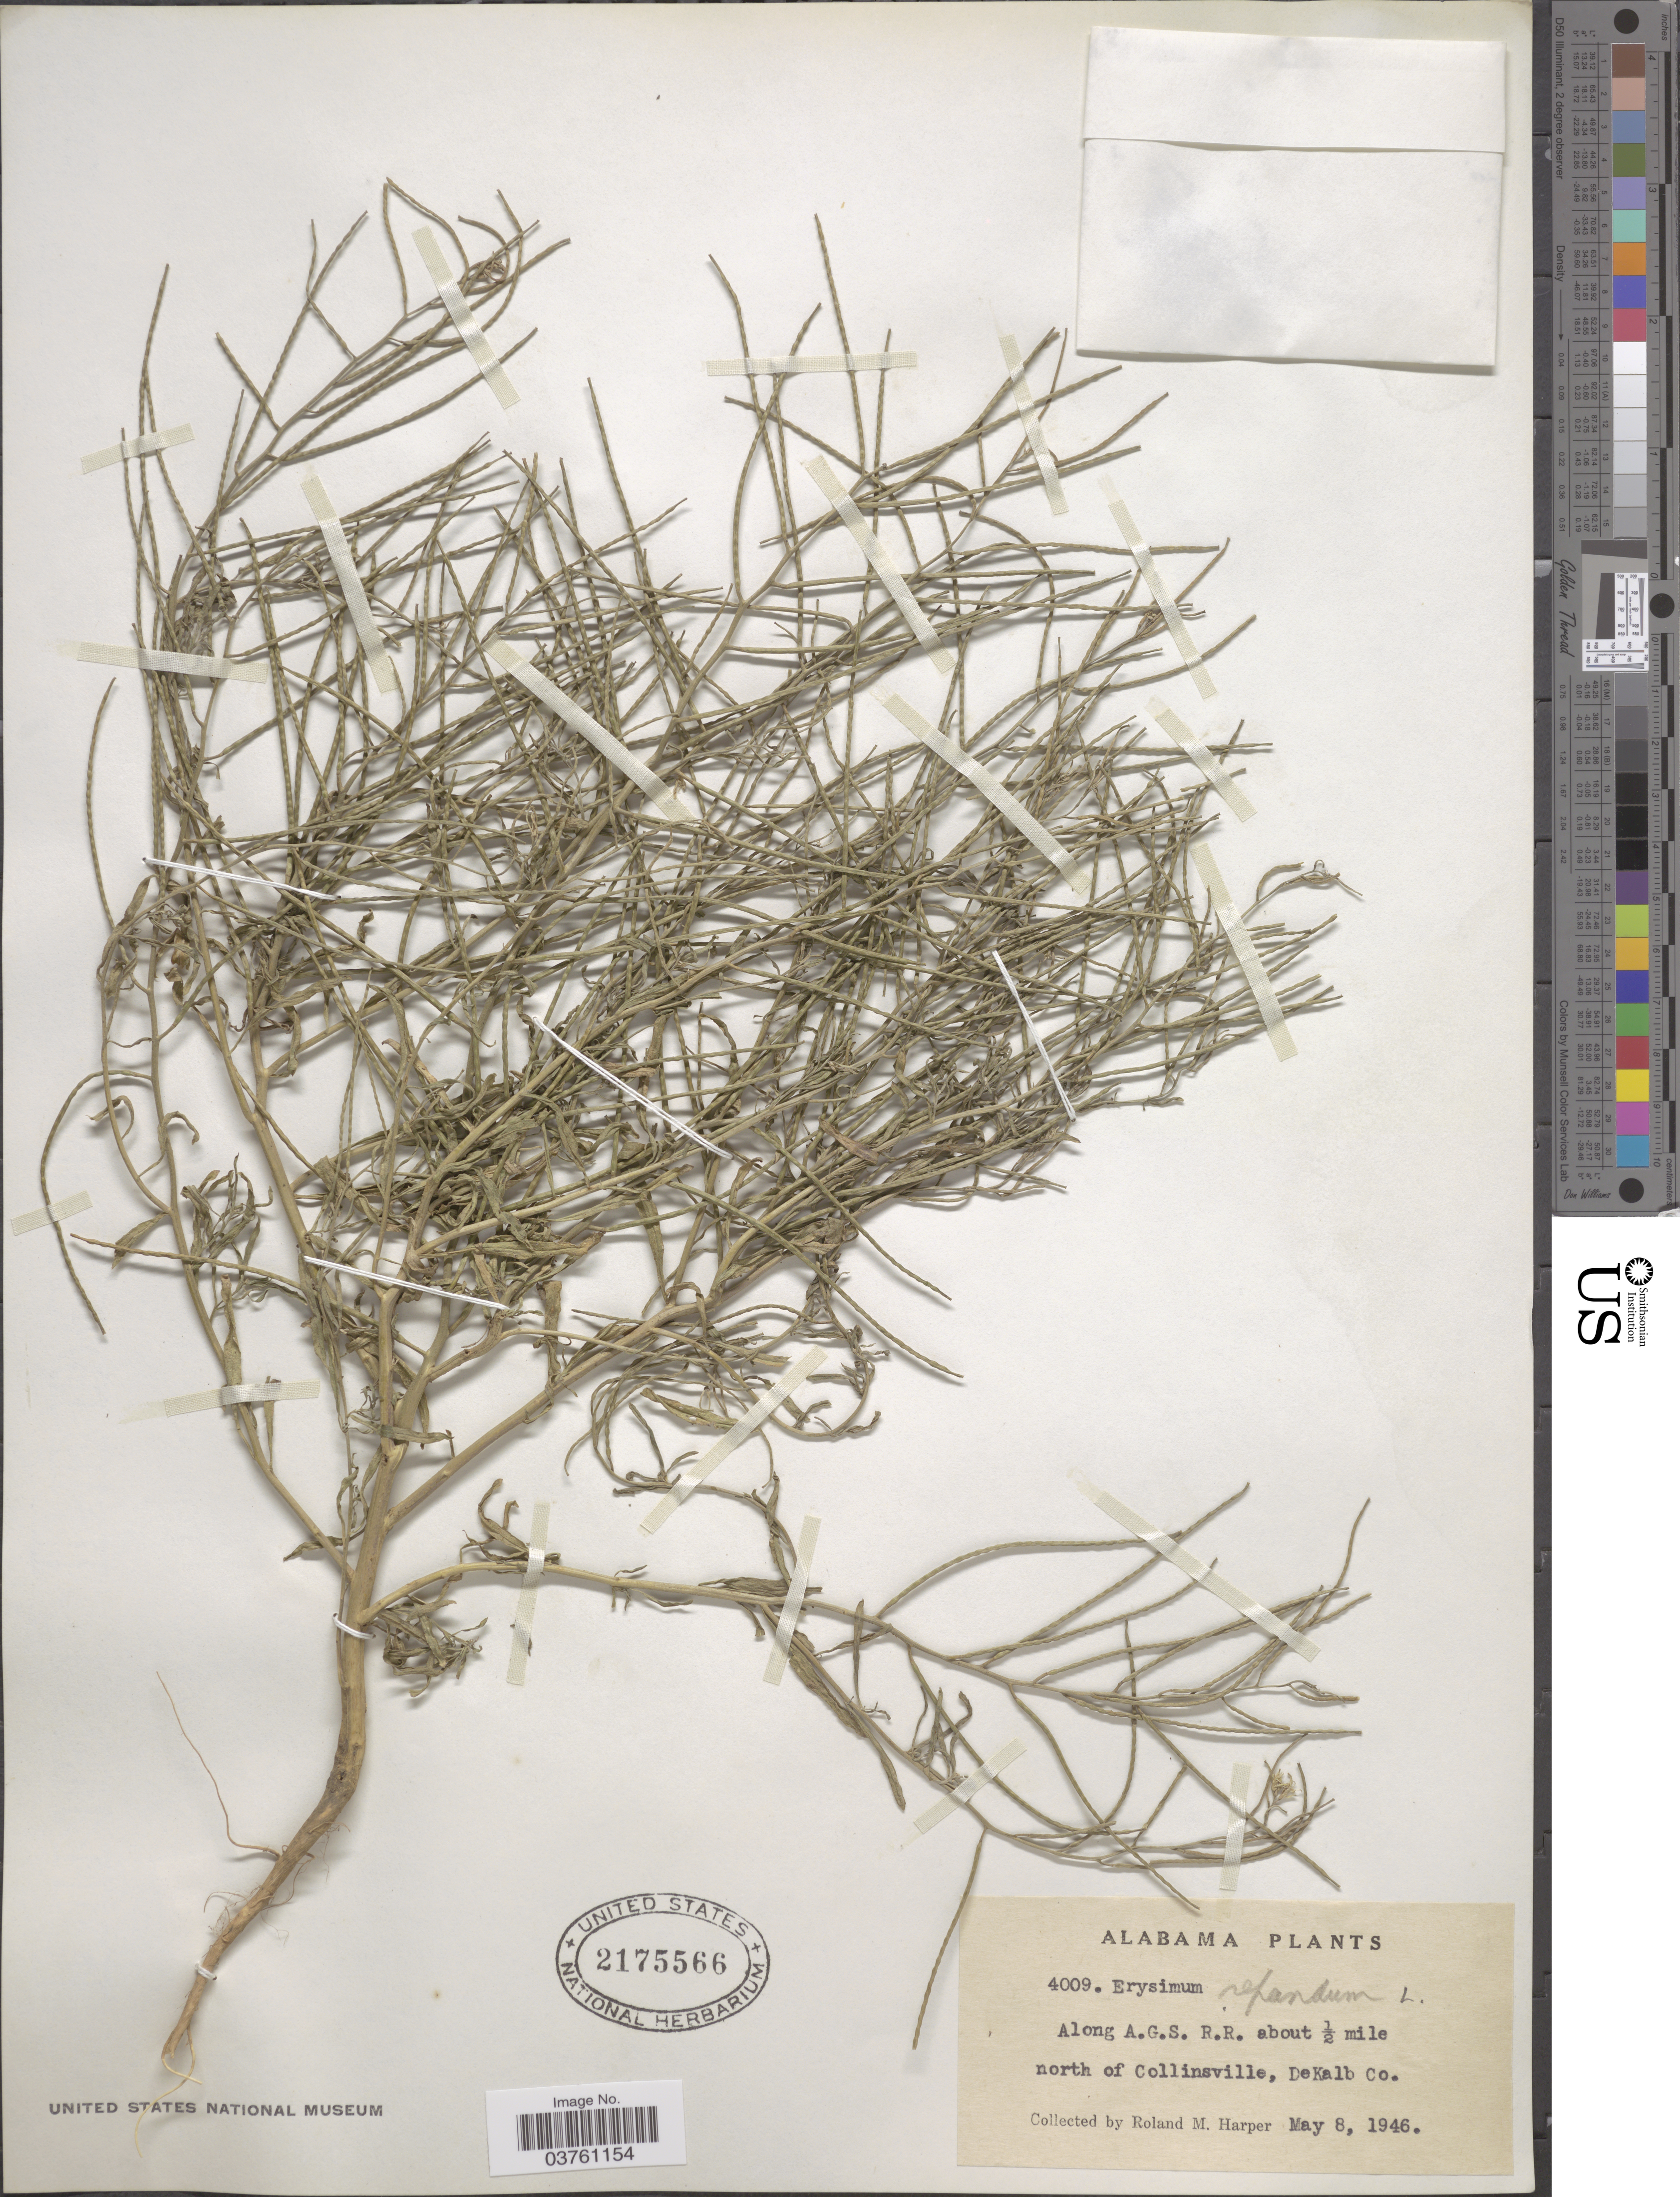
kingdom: Plantae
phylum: Tracheophyta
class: Magnoliopsida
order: Brassicales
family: Brassicaceae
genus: Erysimum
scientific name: Erysimum repandum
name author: L.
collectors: R. M. Harper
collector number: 4009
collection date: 1946-05-08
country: United States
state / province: Alabama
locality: Along A.G.S. R.R. about ½ mile north of Collinsville, DeKalb Co.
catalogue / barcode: US 2175566